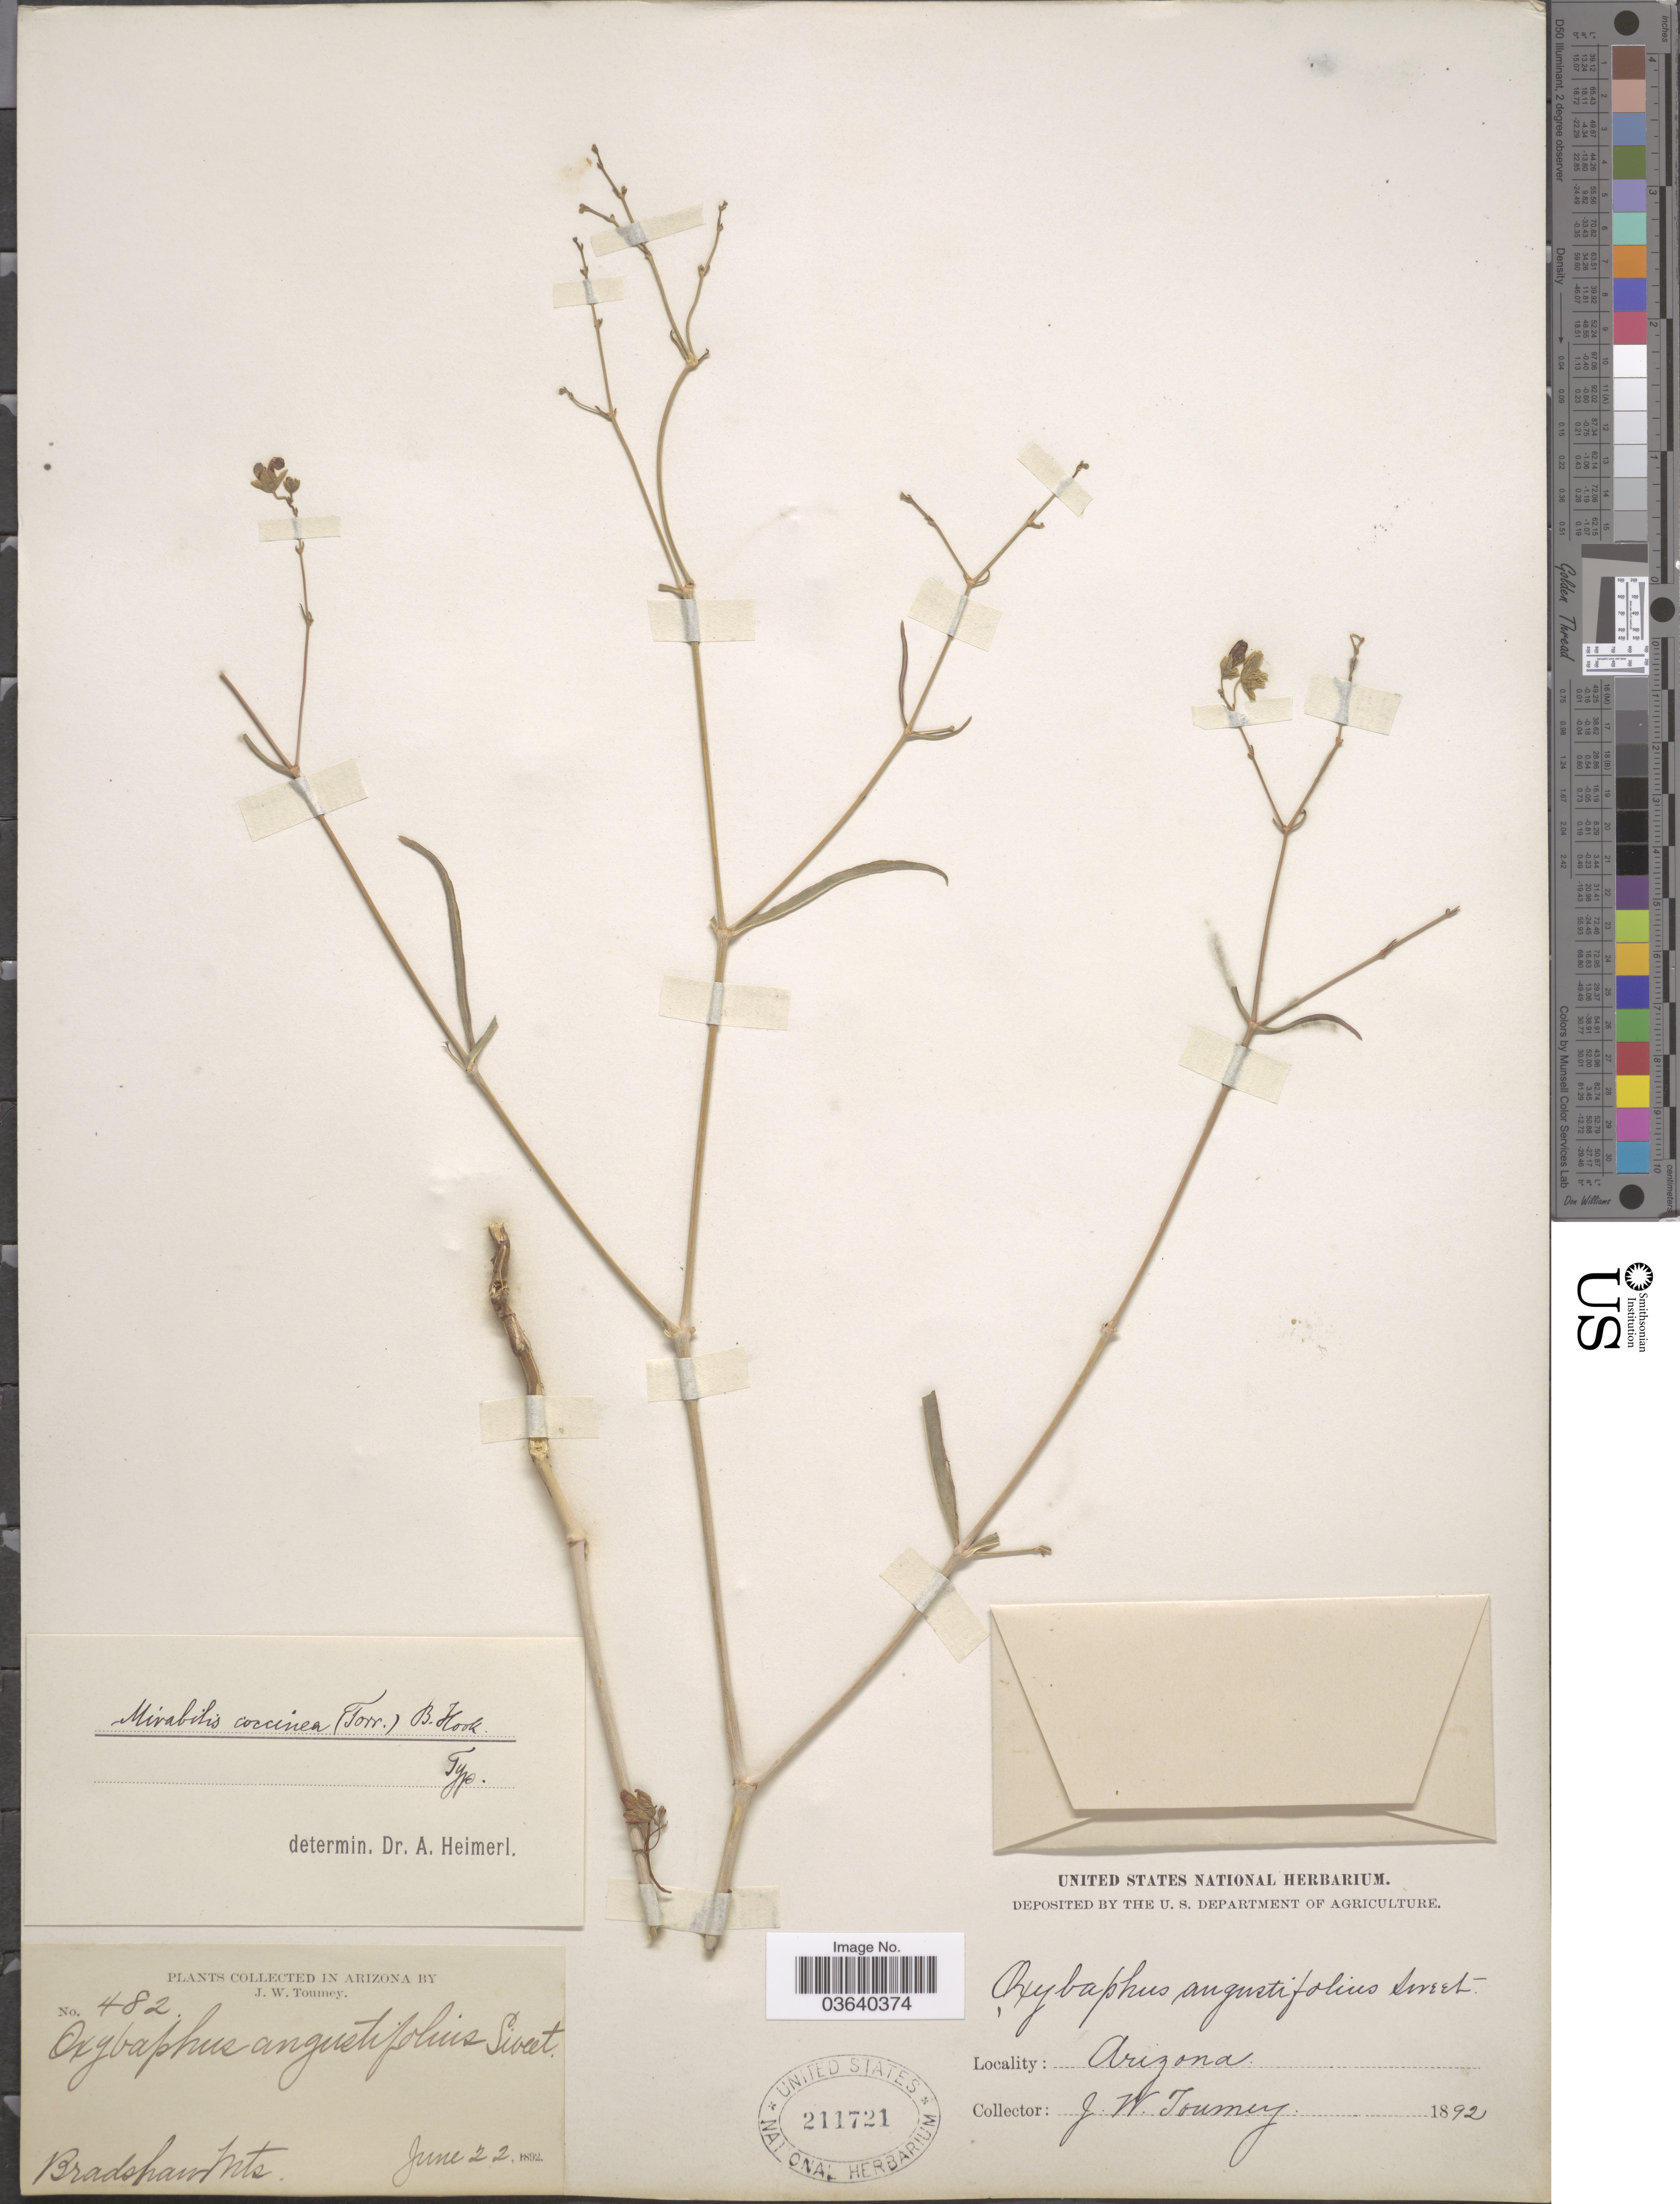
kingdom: Plantae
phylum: Tracheophyta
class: Magnoliopsida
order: Caryophyllales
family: Nyctaginaceae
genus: Mirabilis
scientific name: Mirabilis coccinea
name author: (Torr.) Benth. & Hook. f.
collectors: J. W. Toumey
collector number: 482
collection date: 1892-06-22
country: United States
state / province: Arizona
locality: Bradshaw Mts.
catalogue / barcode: US 211721